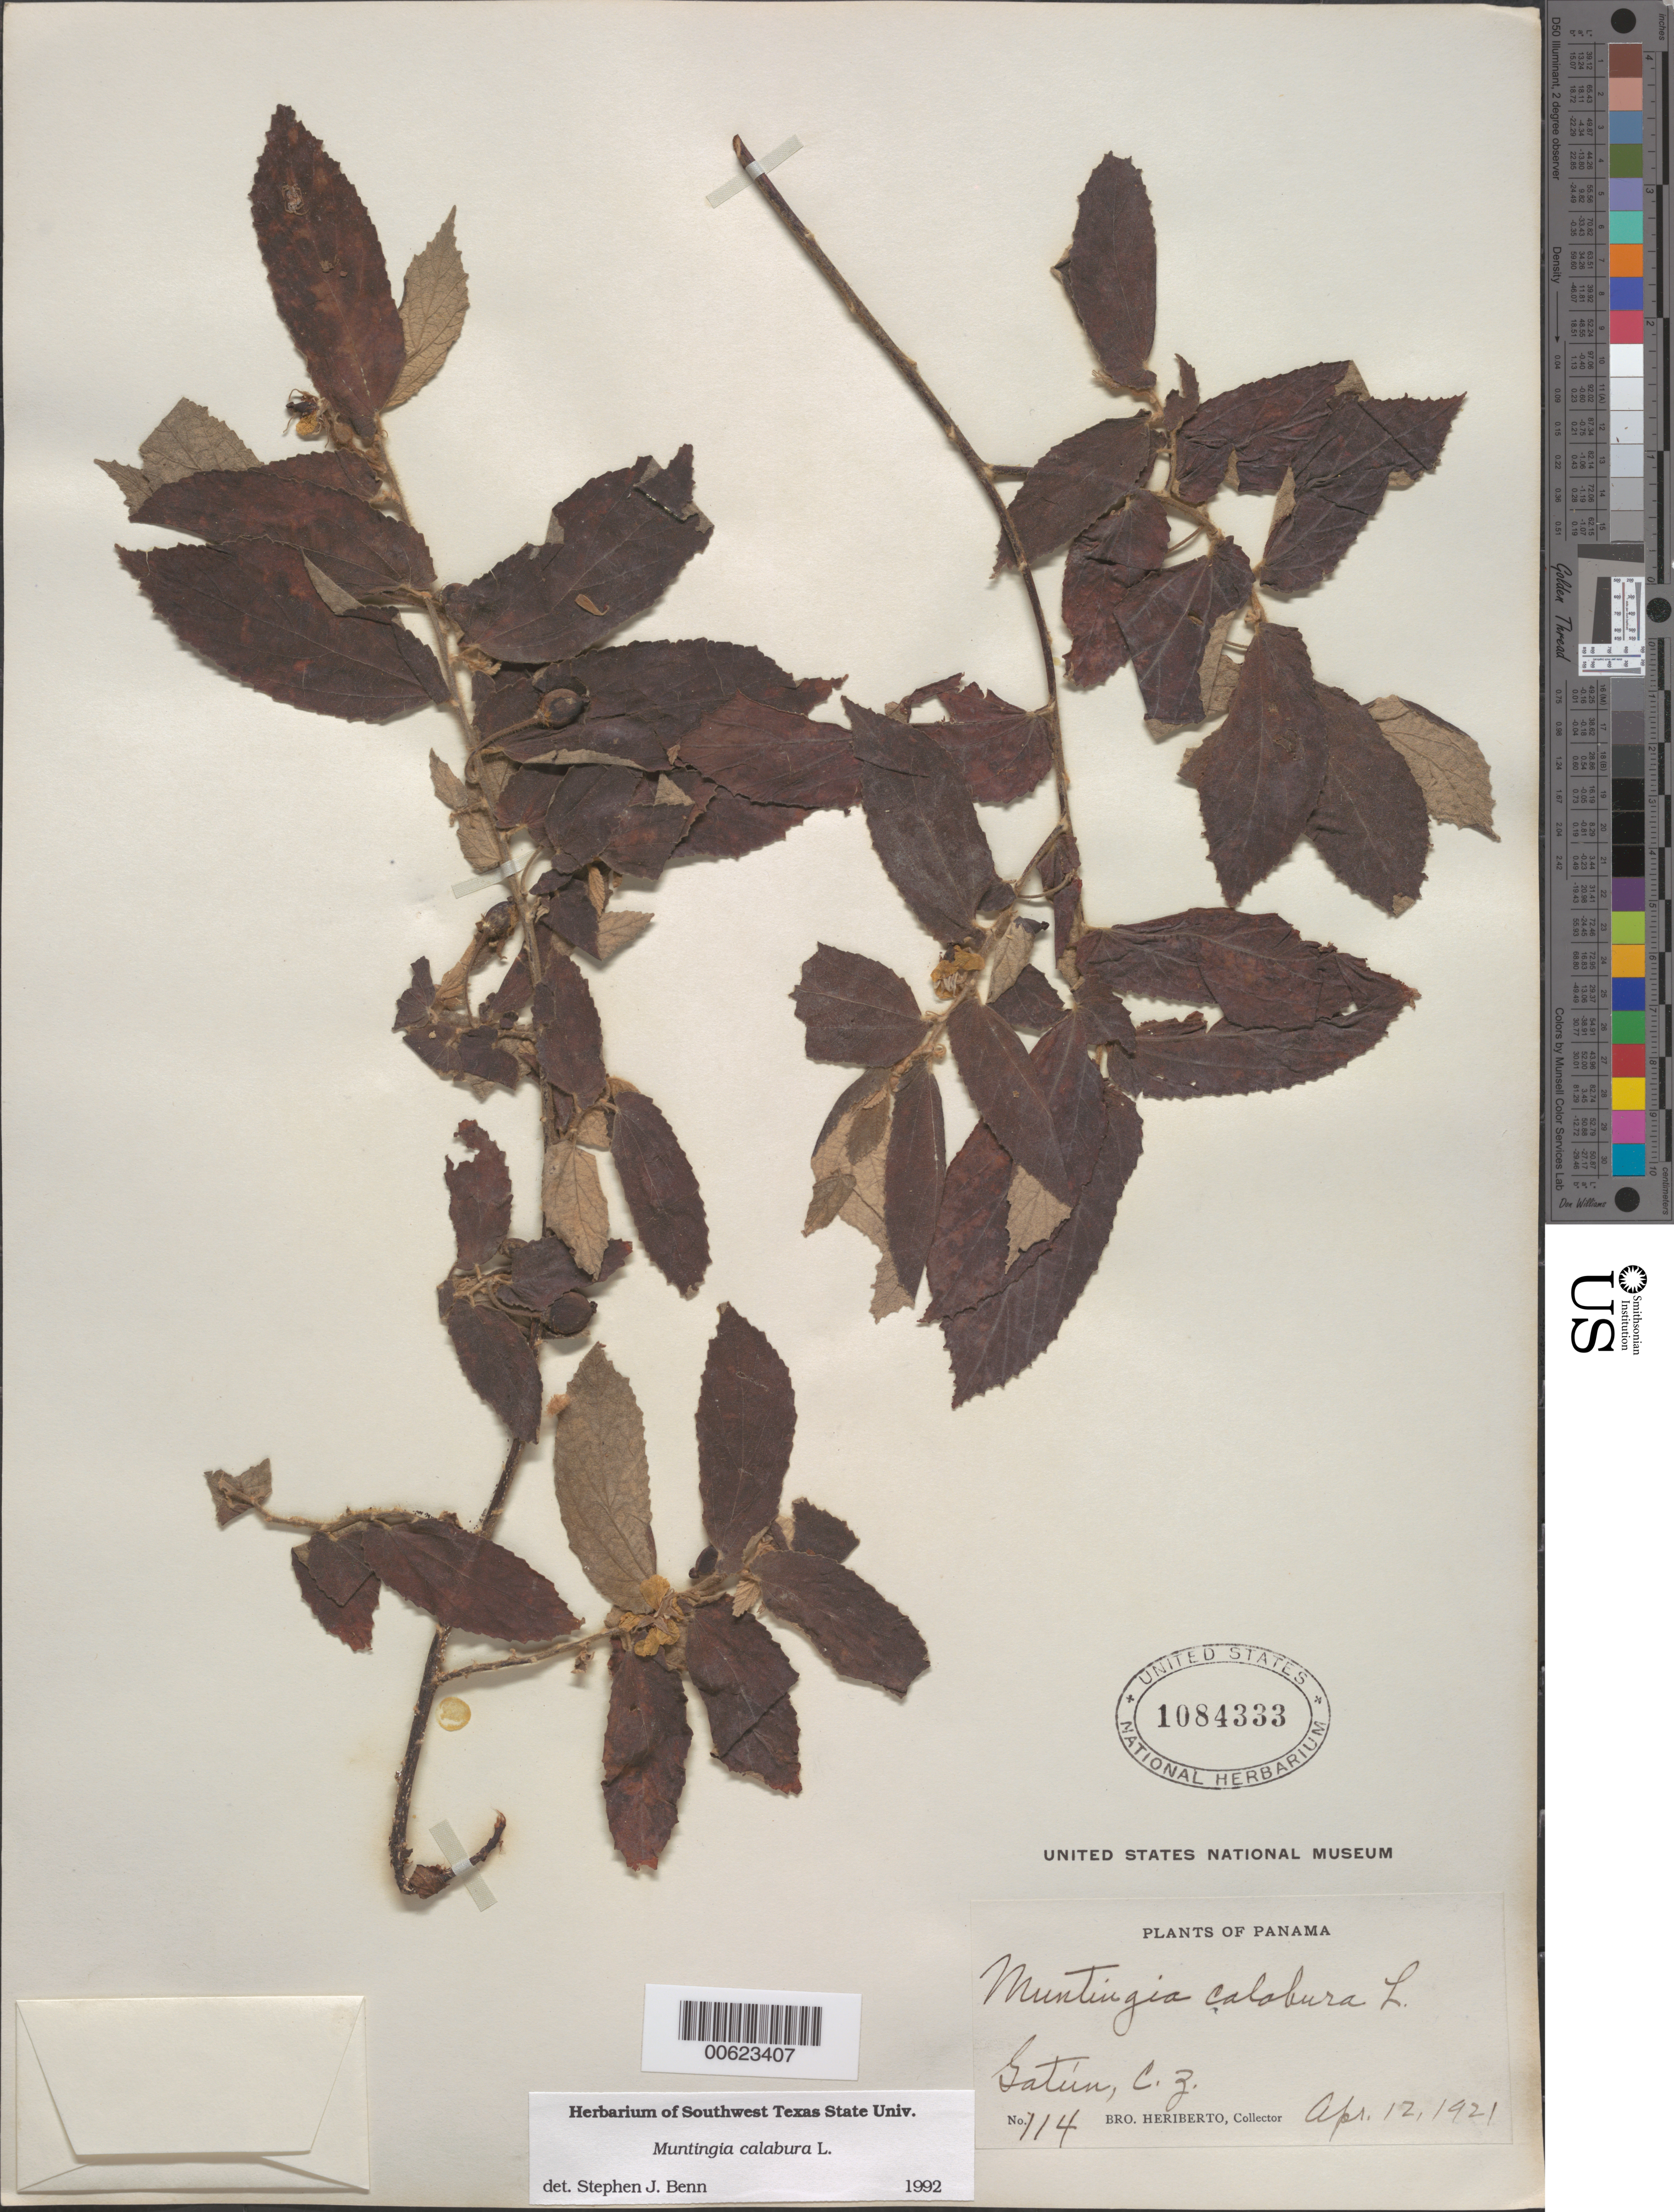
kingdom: Plantae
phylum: Tracheophyta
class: Magnoliopsida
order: Malvales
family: Muntingiaceae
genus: Muntingia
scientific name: Muntingia calabura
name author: L.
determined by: Benn, S. J.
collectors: B. Heriberto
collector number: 114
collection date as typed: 12 Apr 1921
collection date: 1921-04-12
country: Panama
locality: Gatún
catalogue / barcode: US 1084333